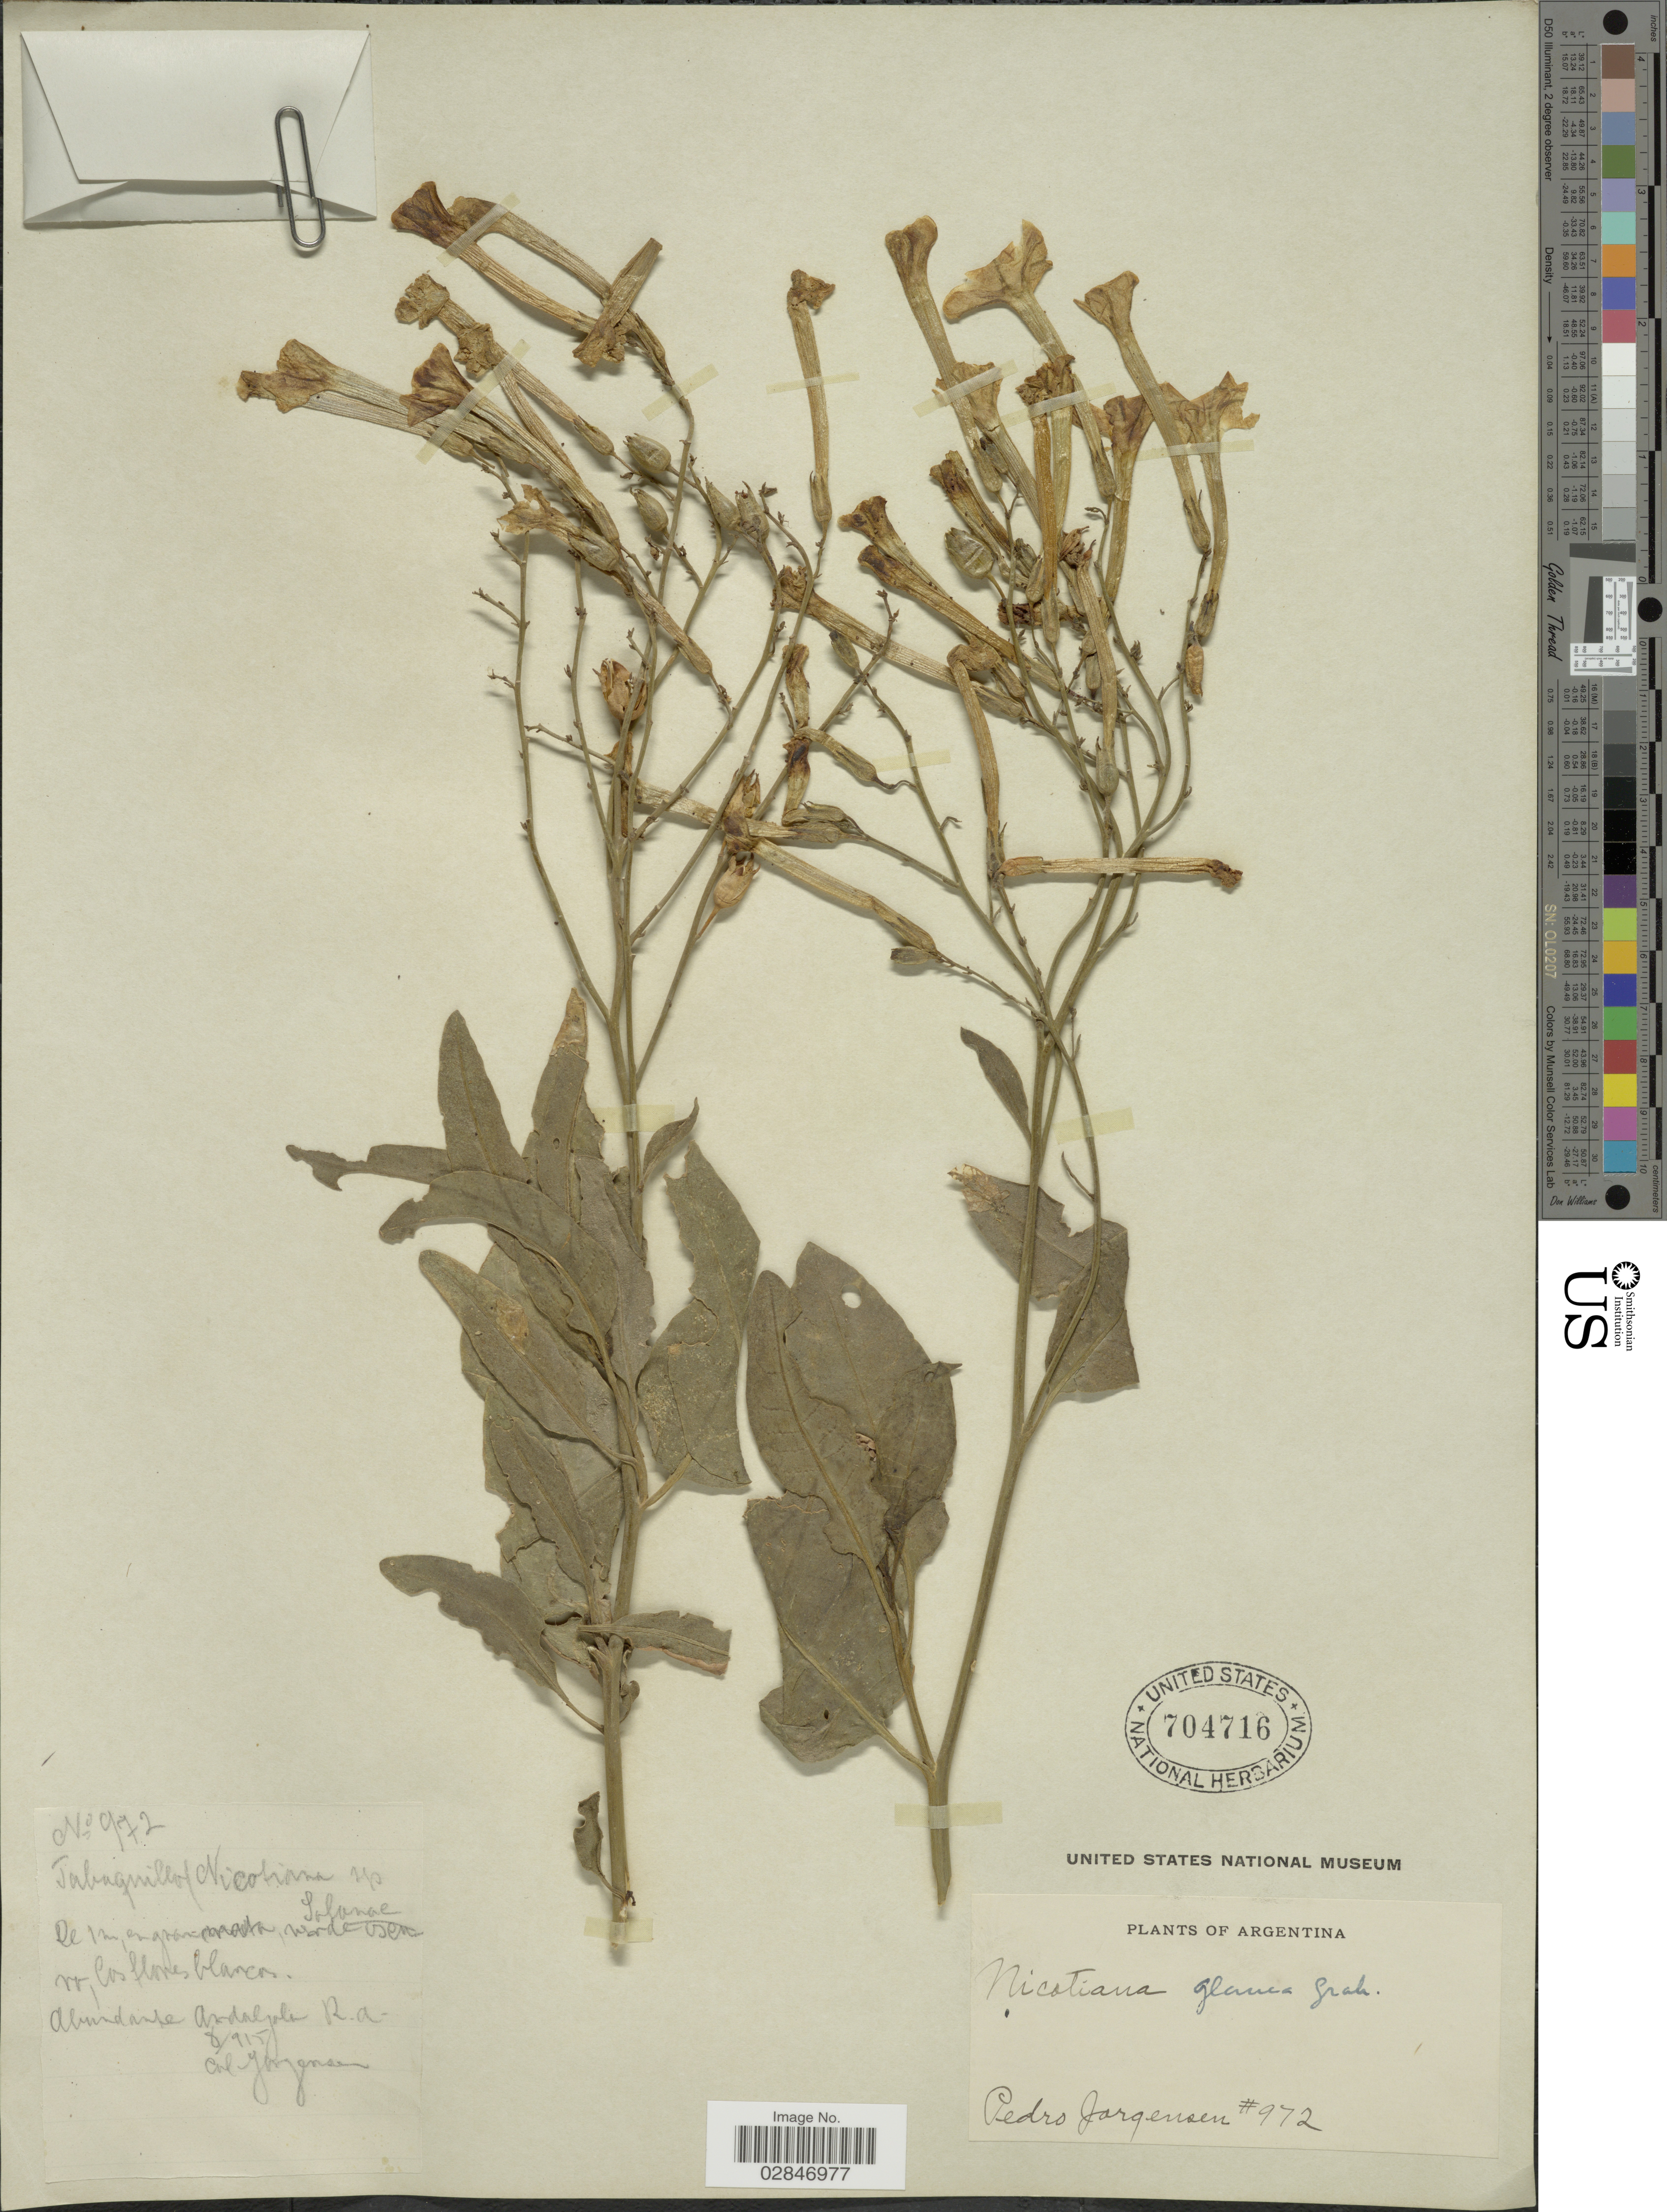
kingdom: Plantae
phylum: Tracheophyta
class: Magnoliopsida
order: Solanales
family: Solanaceae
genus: Nicotiana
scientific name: Nicotiana glauca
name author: Graham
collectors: P. Jörgensen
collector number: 972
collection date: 1915-08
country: Argentina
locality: Abundarte Andaljala, R. A.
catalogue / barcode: US 704716